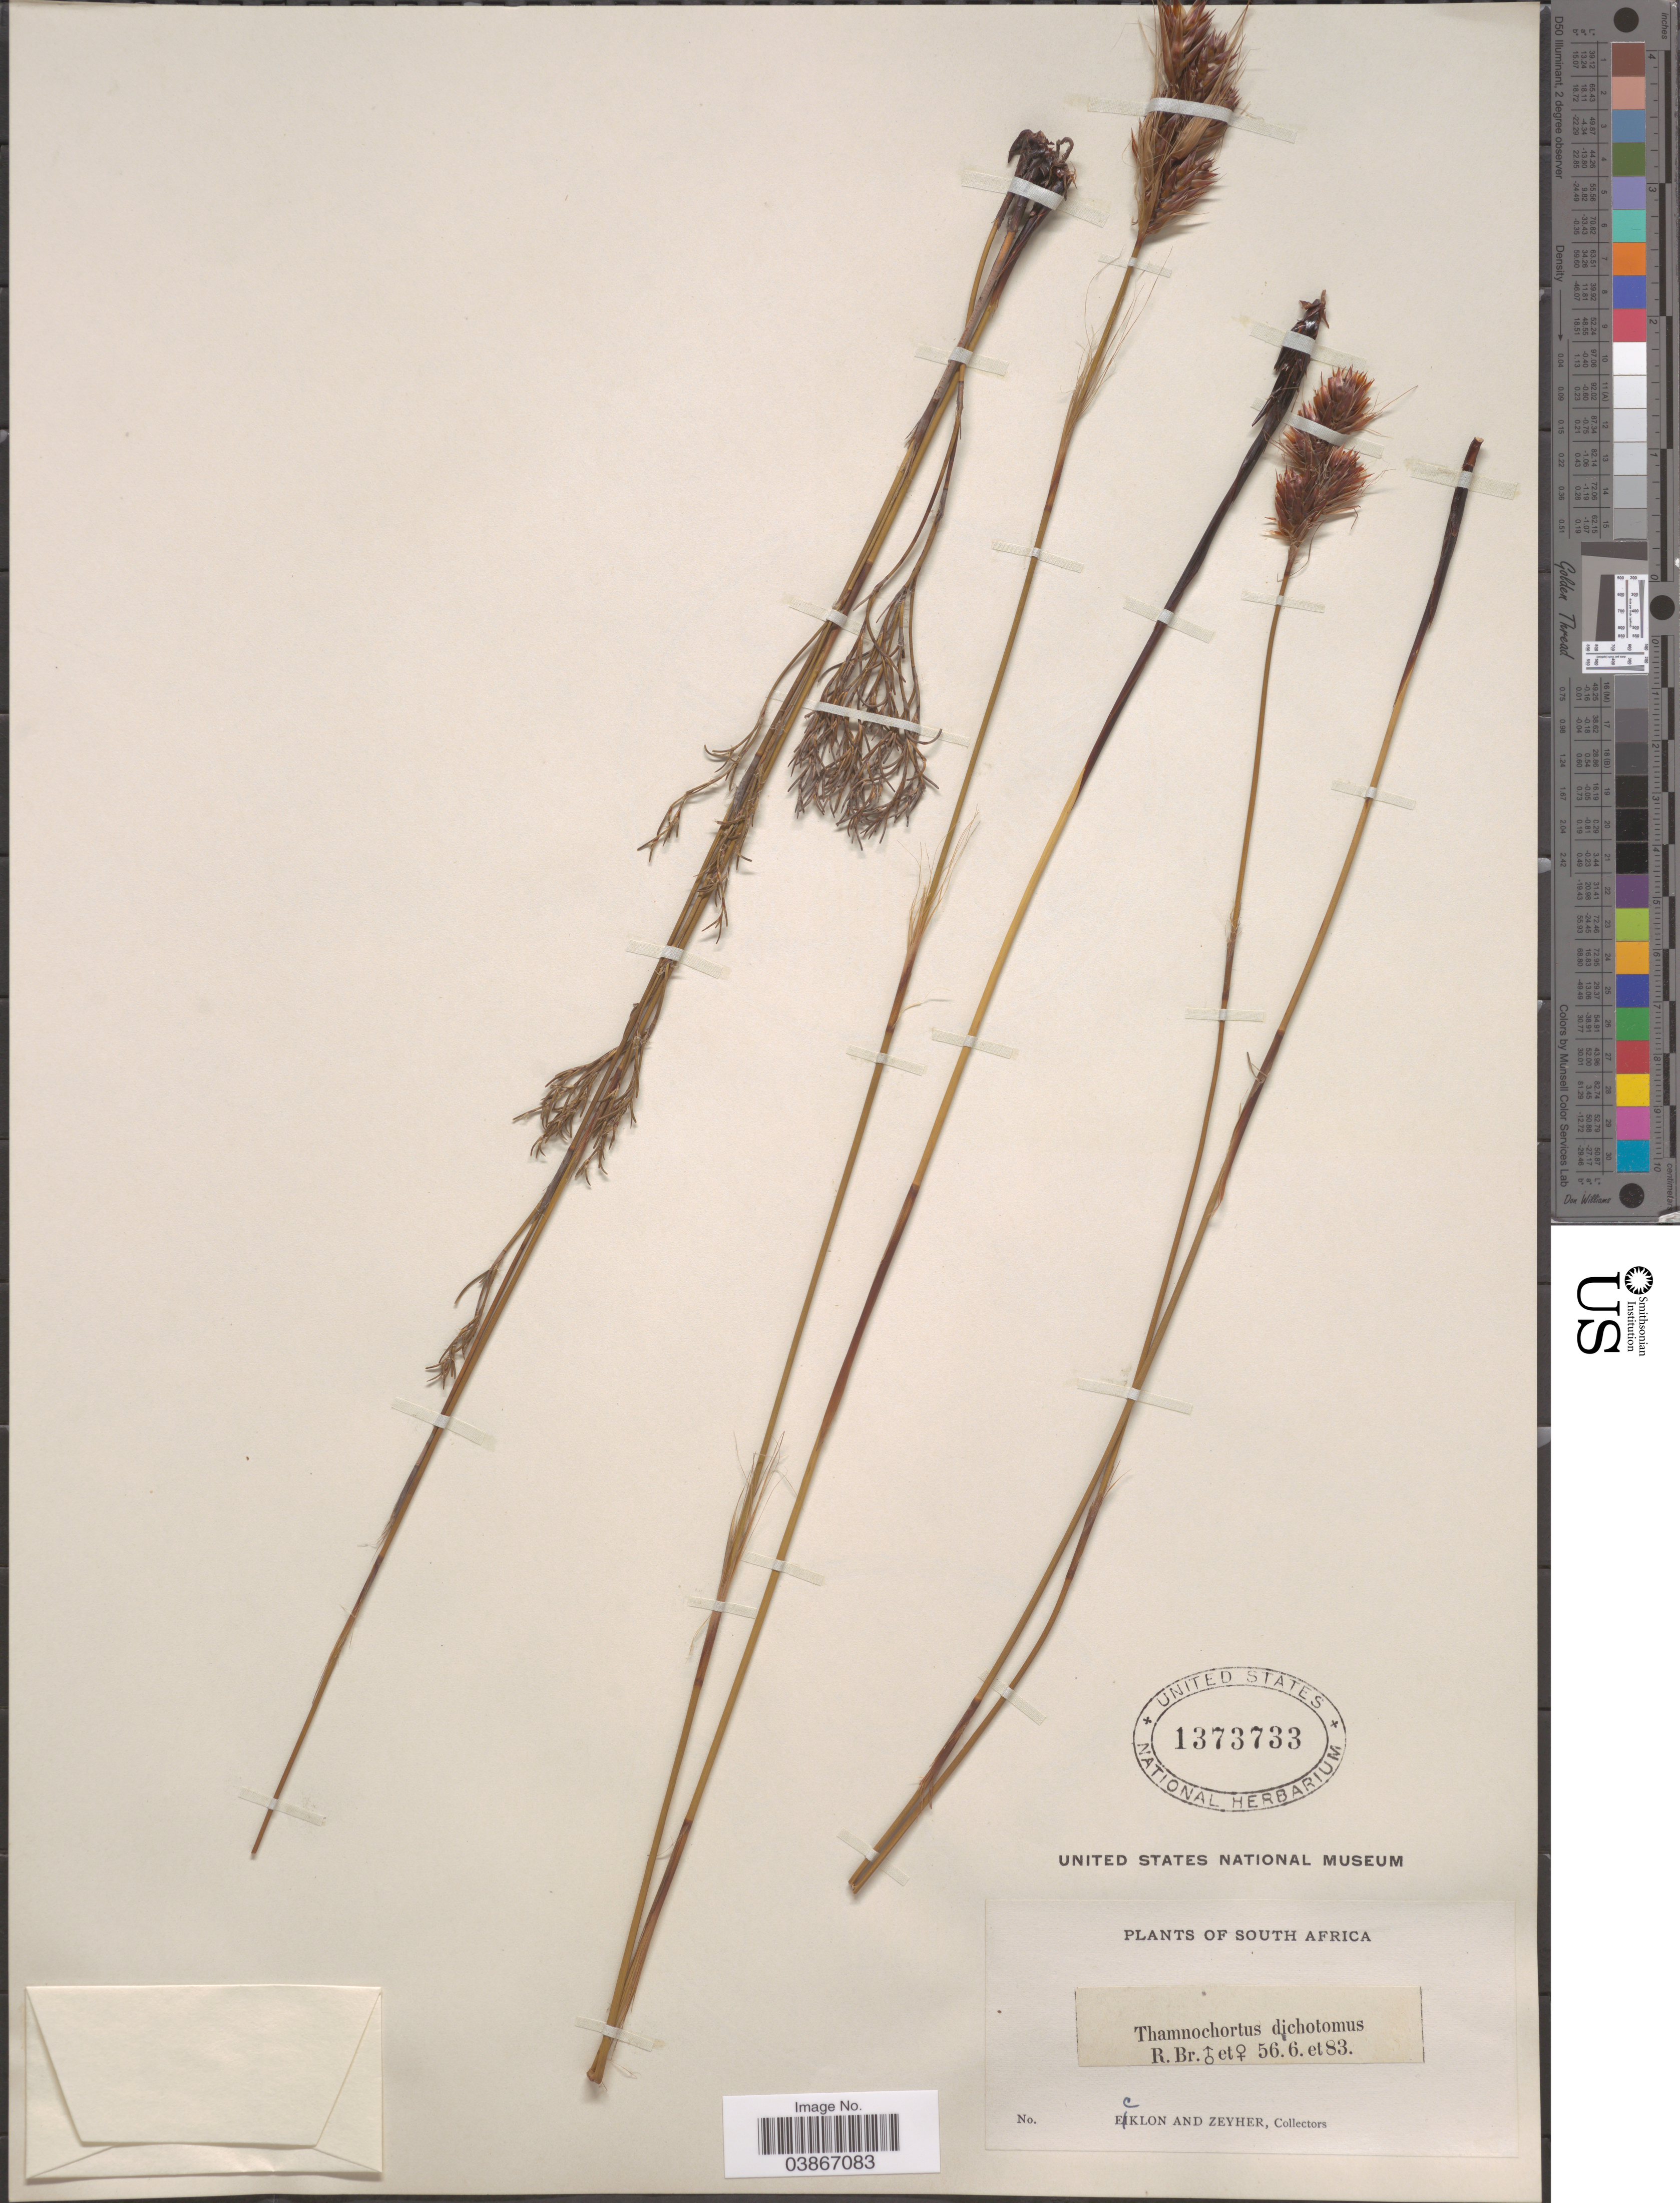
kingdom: Plantae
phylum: Tracheophyta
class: Liliopsida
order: Poales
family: Restionaceae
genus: Thamnochortus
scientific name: Thamnochortus dichotomus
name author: R. Br.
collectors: -. Ecklon & -. Zeyher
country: South Africa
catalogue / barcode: US 1373733